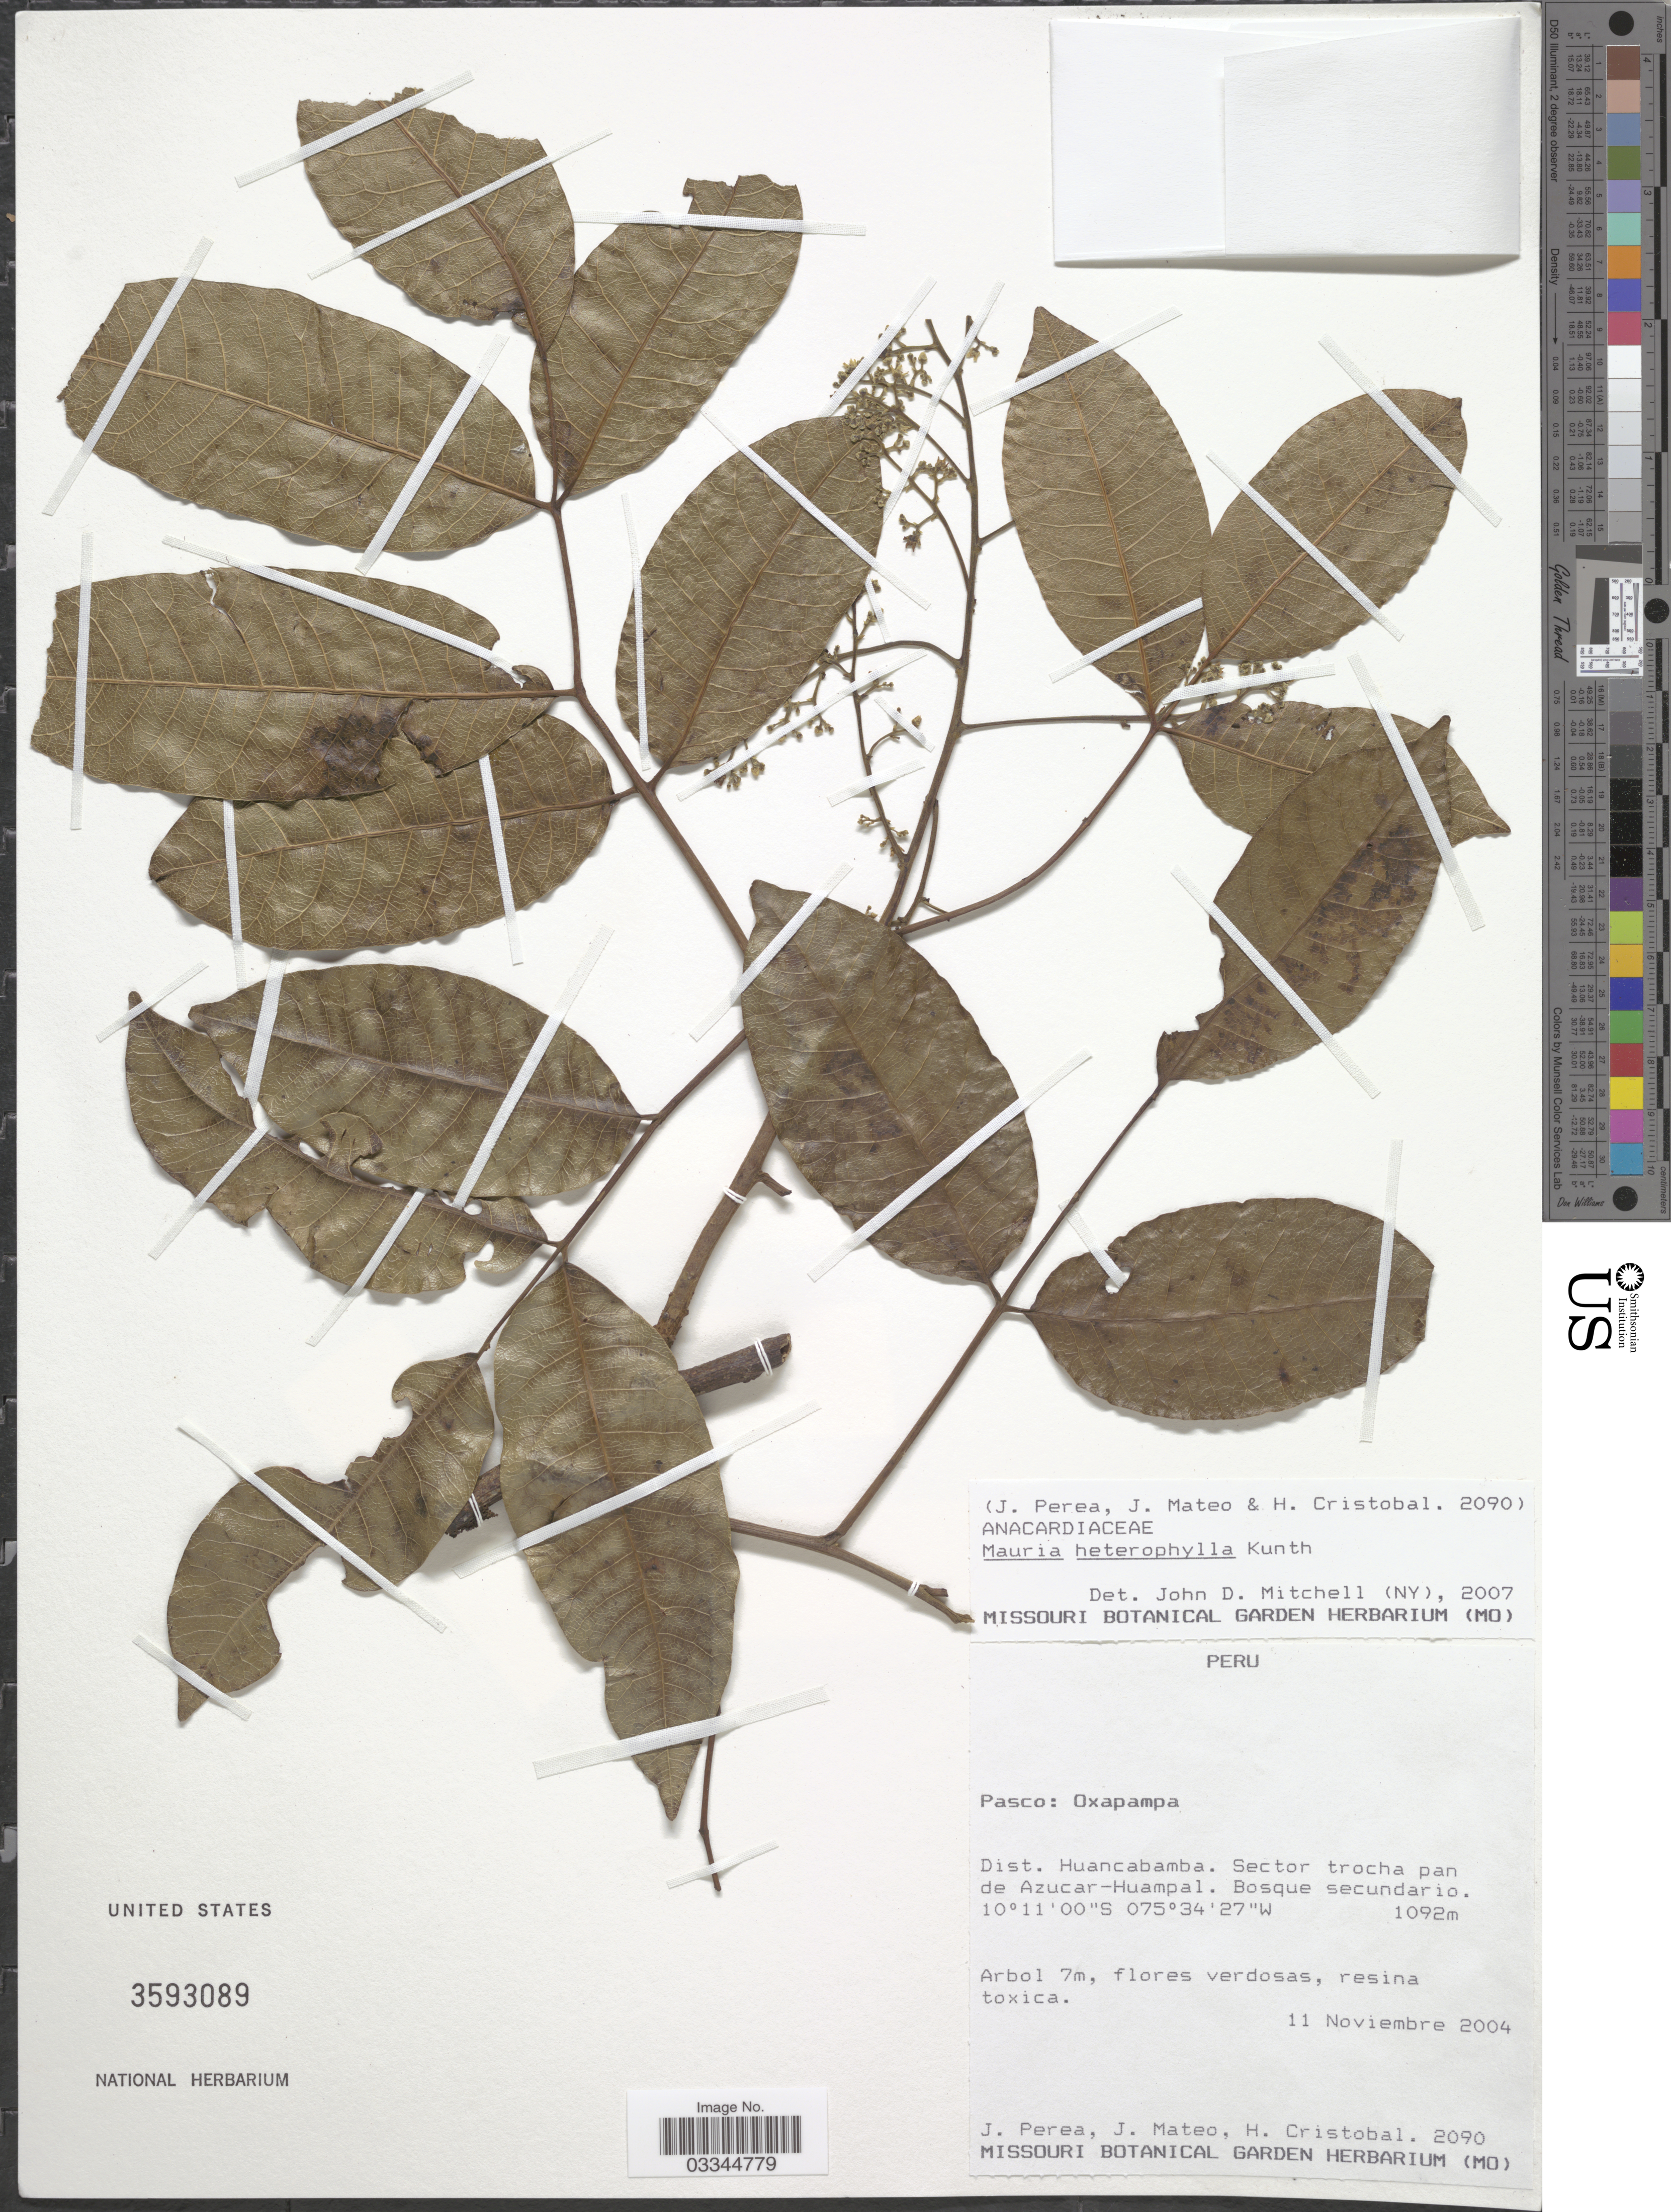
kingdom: Plantae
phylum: Tracheophyta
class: Magnoliopsida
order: Sapindales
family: Anacardiaceae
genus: Mauria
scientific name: Mauria heterophylla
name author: Kunth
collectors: J. Perea, J. Mateo & H. Cristobal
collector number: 2090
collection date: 2004-11-11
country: Peru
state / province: Pasco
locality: Oxapampa. Dist. Huancabamba. Sector trocha pan de Azucar-Huampal.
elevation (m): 1092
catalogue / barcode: US 3593089